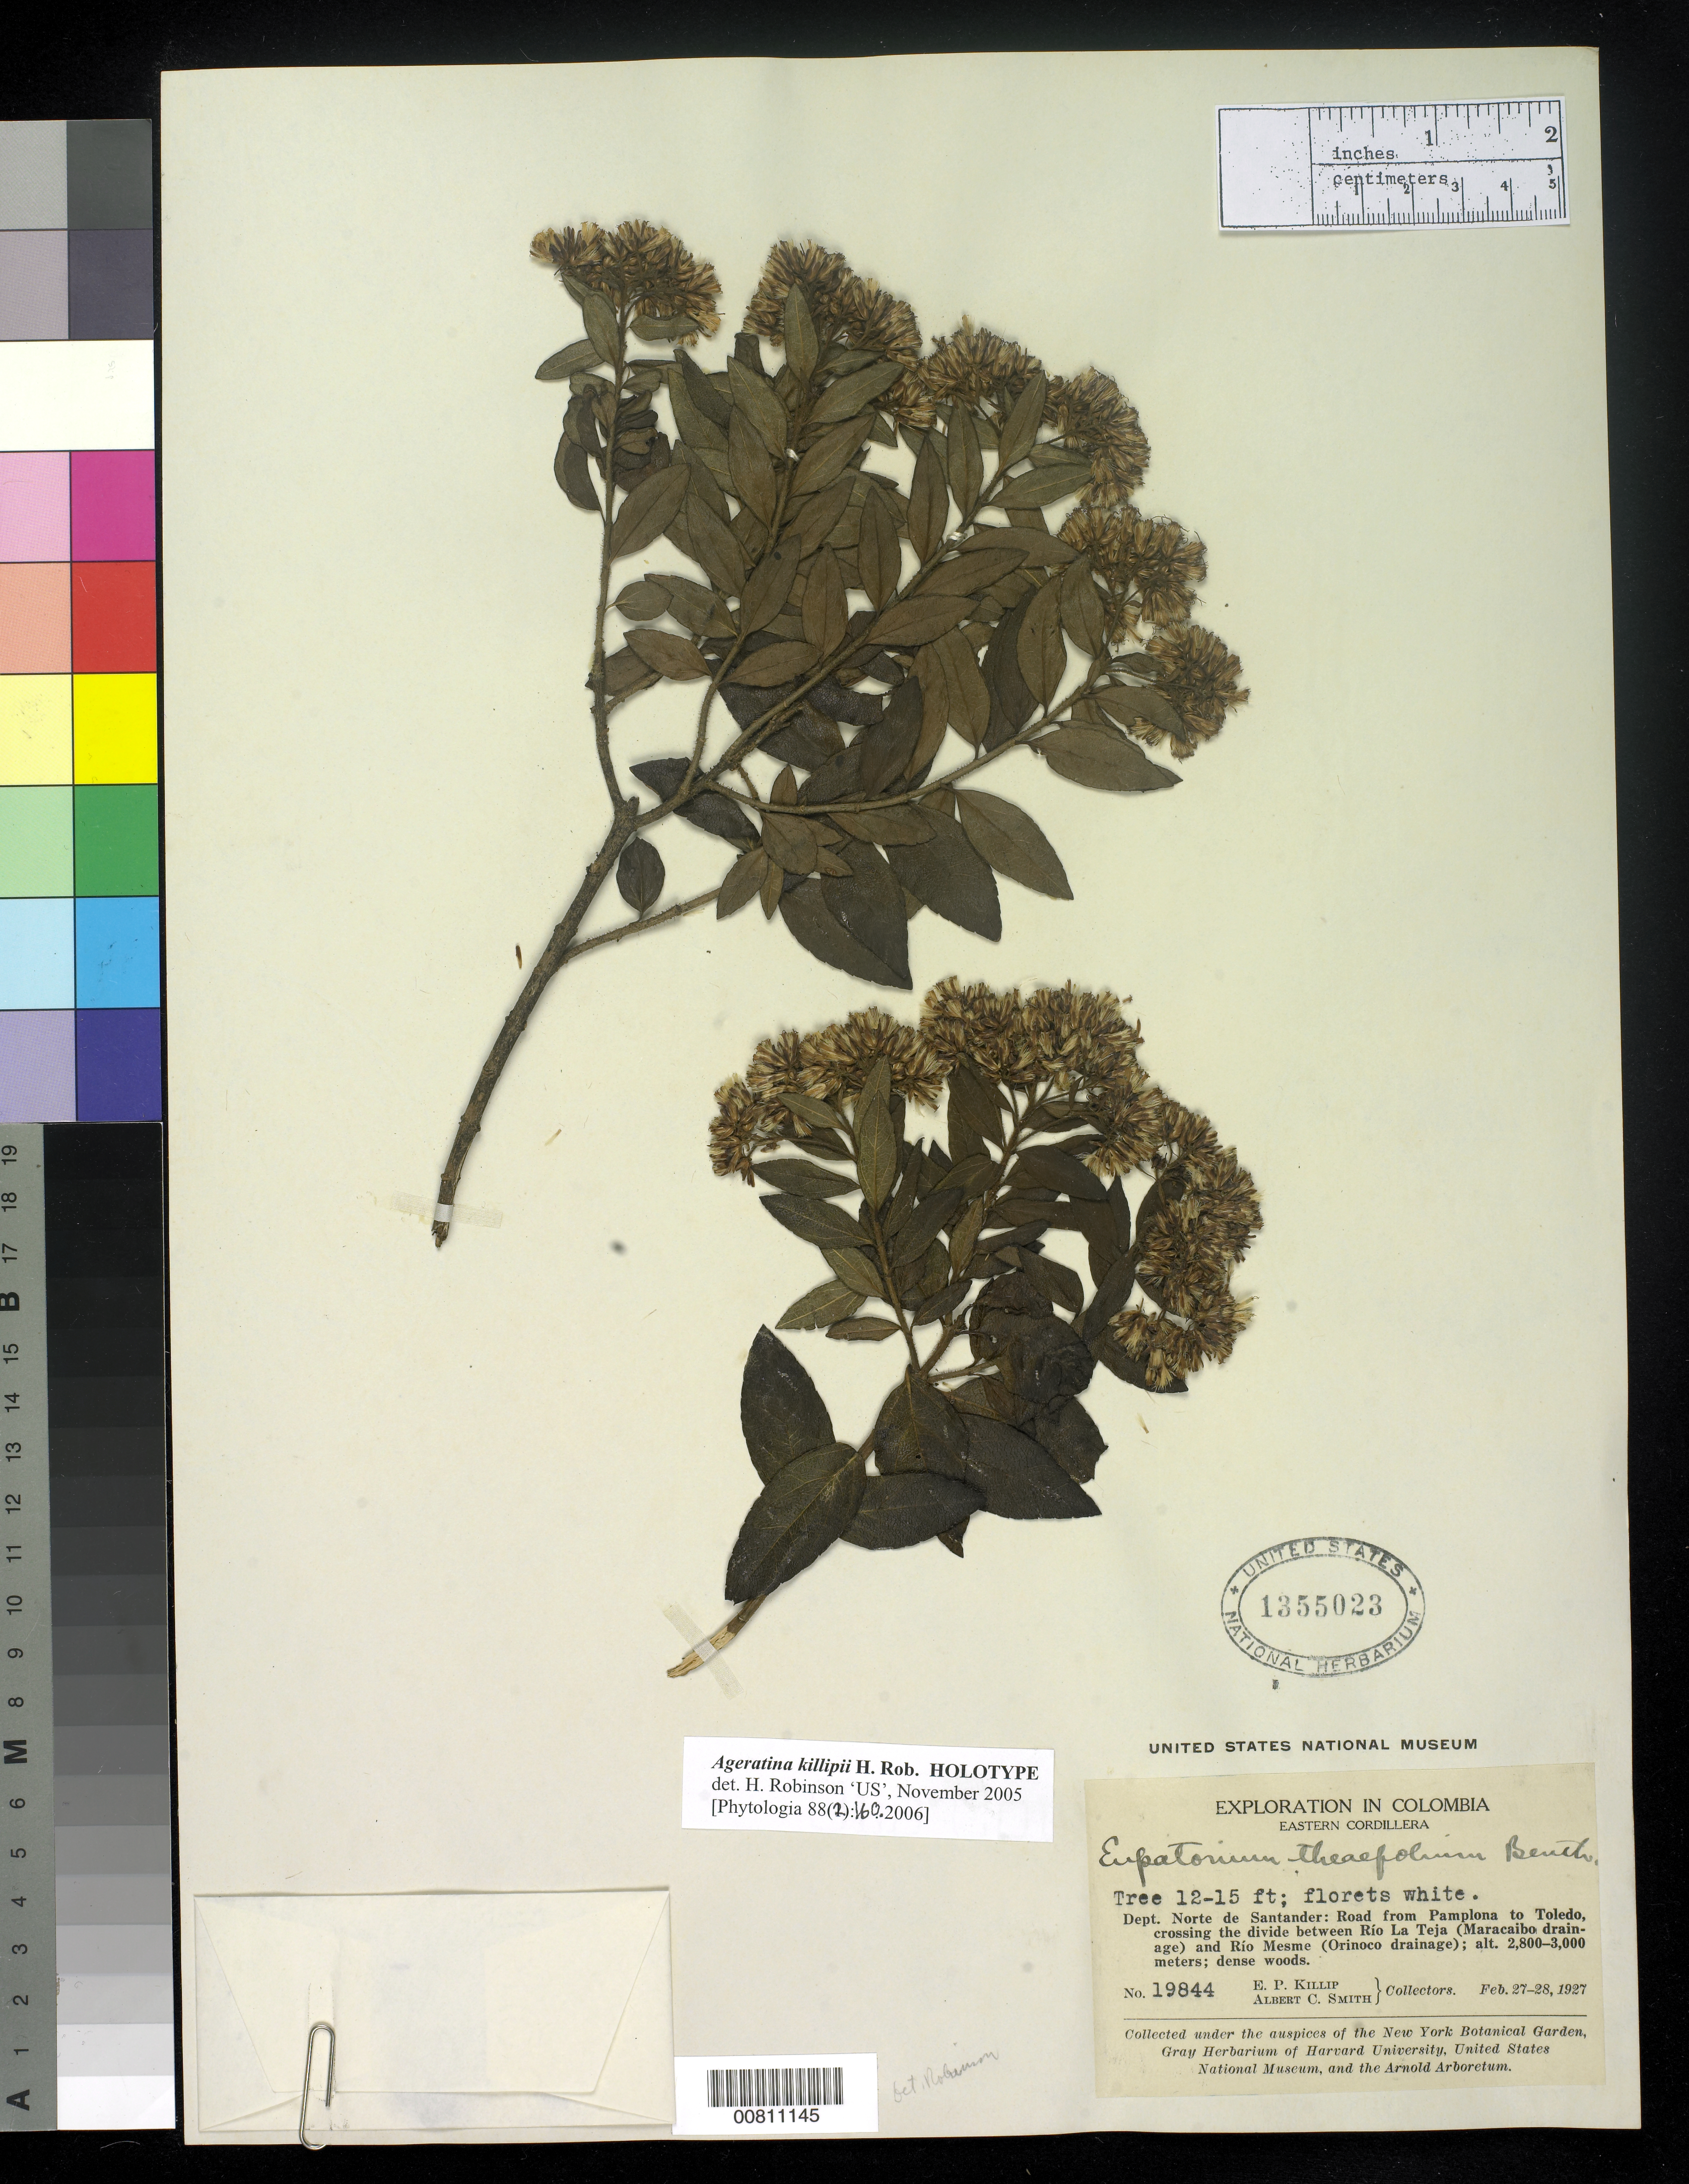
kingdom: Plantae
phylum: Tracheophyta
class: Magnoliopsida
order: Asterales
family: Asteraceae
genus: Ageratina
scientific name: Ageratina killipii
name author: H. Rob.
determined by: Robinson, Harold E., (US)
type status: Holotype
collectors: E. P. Killip & A. C. Smith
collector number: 19844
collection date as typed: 27 Feb 1927 to 28 Feb 1927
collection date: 1927-02-27/1927-02-28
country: Colombia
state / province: Norte de Santander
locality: Eastern Cordillera. Dept. Norte de Santander: Road from Pamplona to Toledo, crossing the divide between Río Teja (maracaibo drainage) and Río Mesme 9Orinoco drainage).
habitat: Dense woods.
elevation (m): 2800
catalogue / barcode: US 1355023